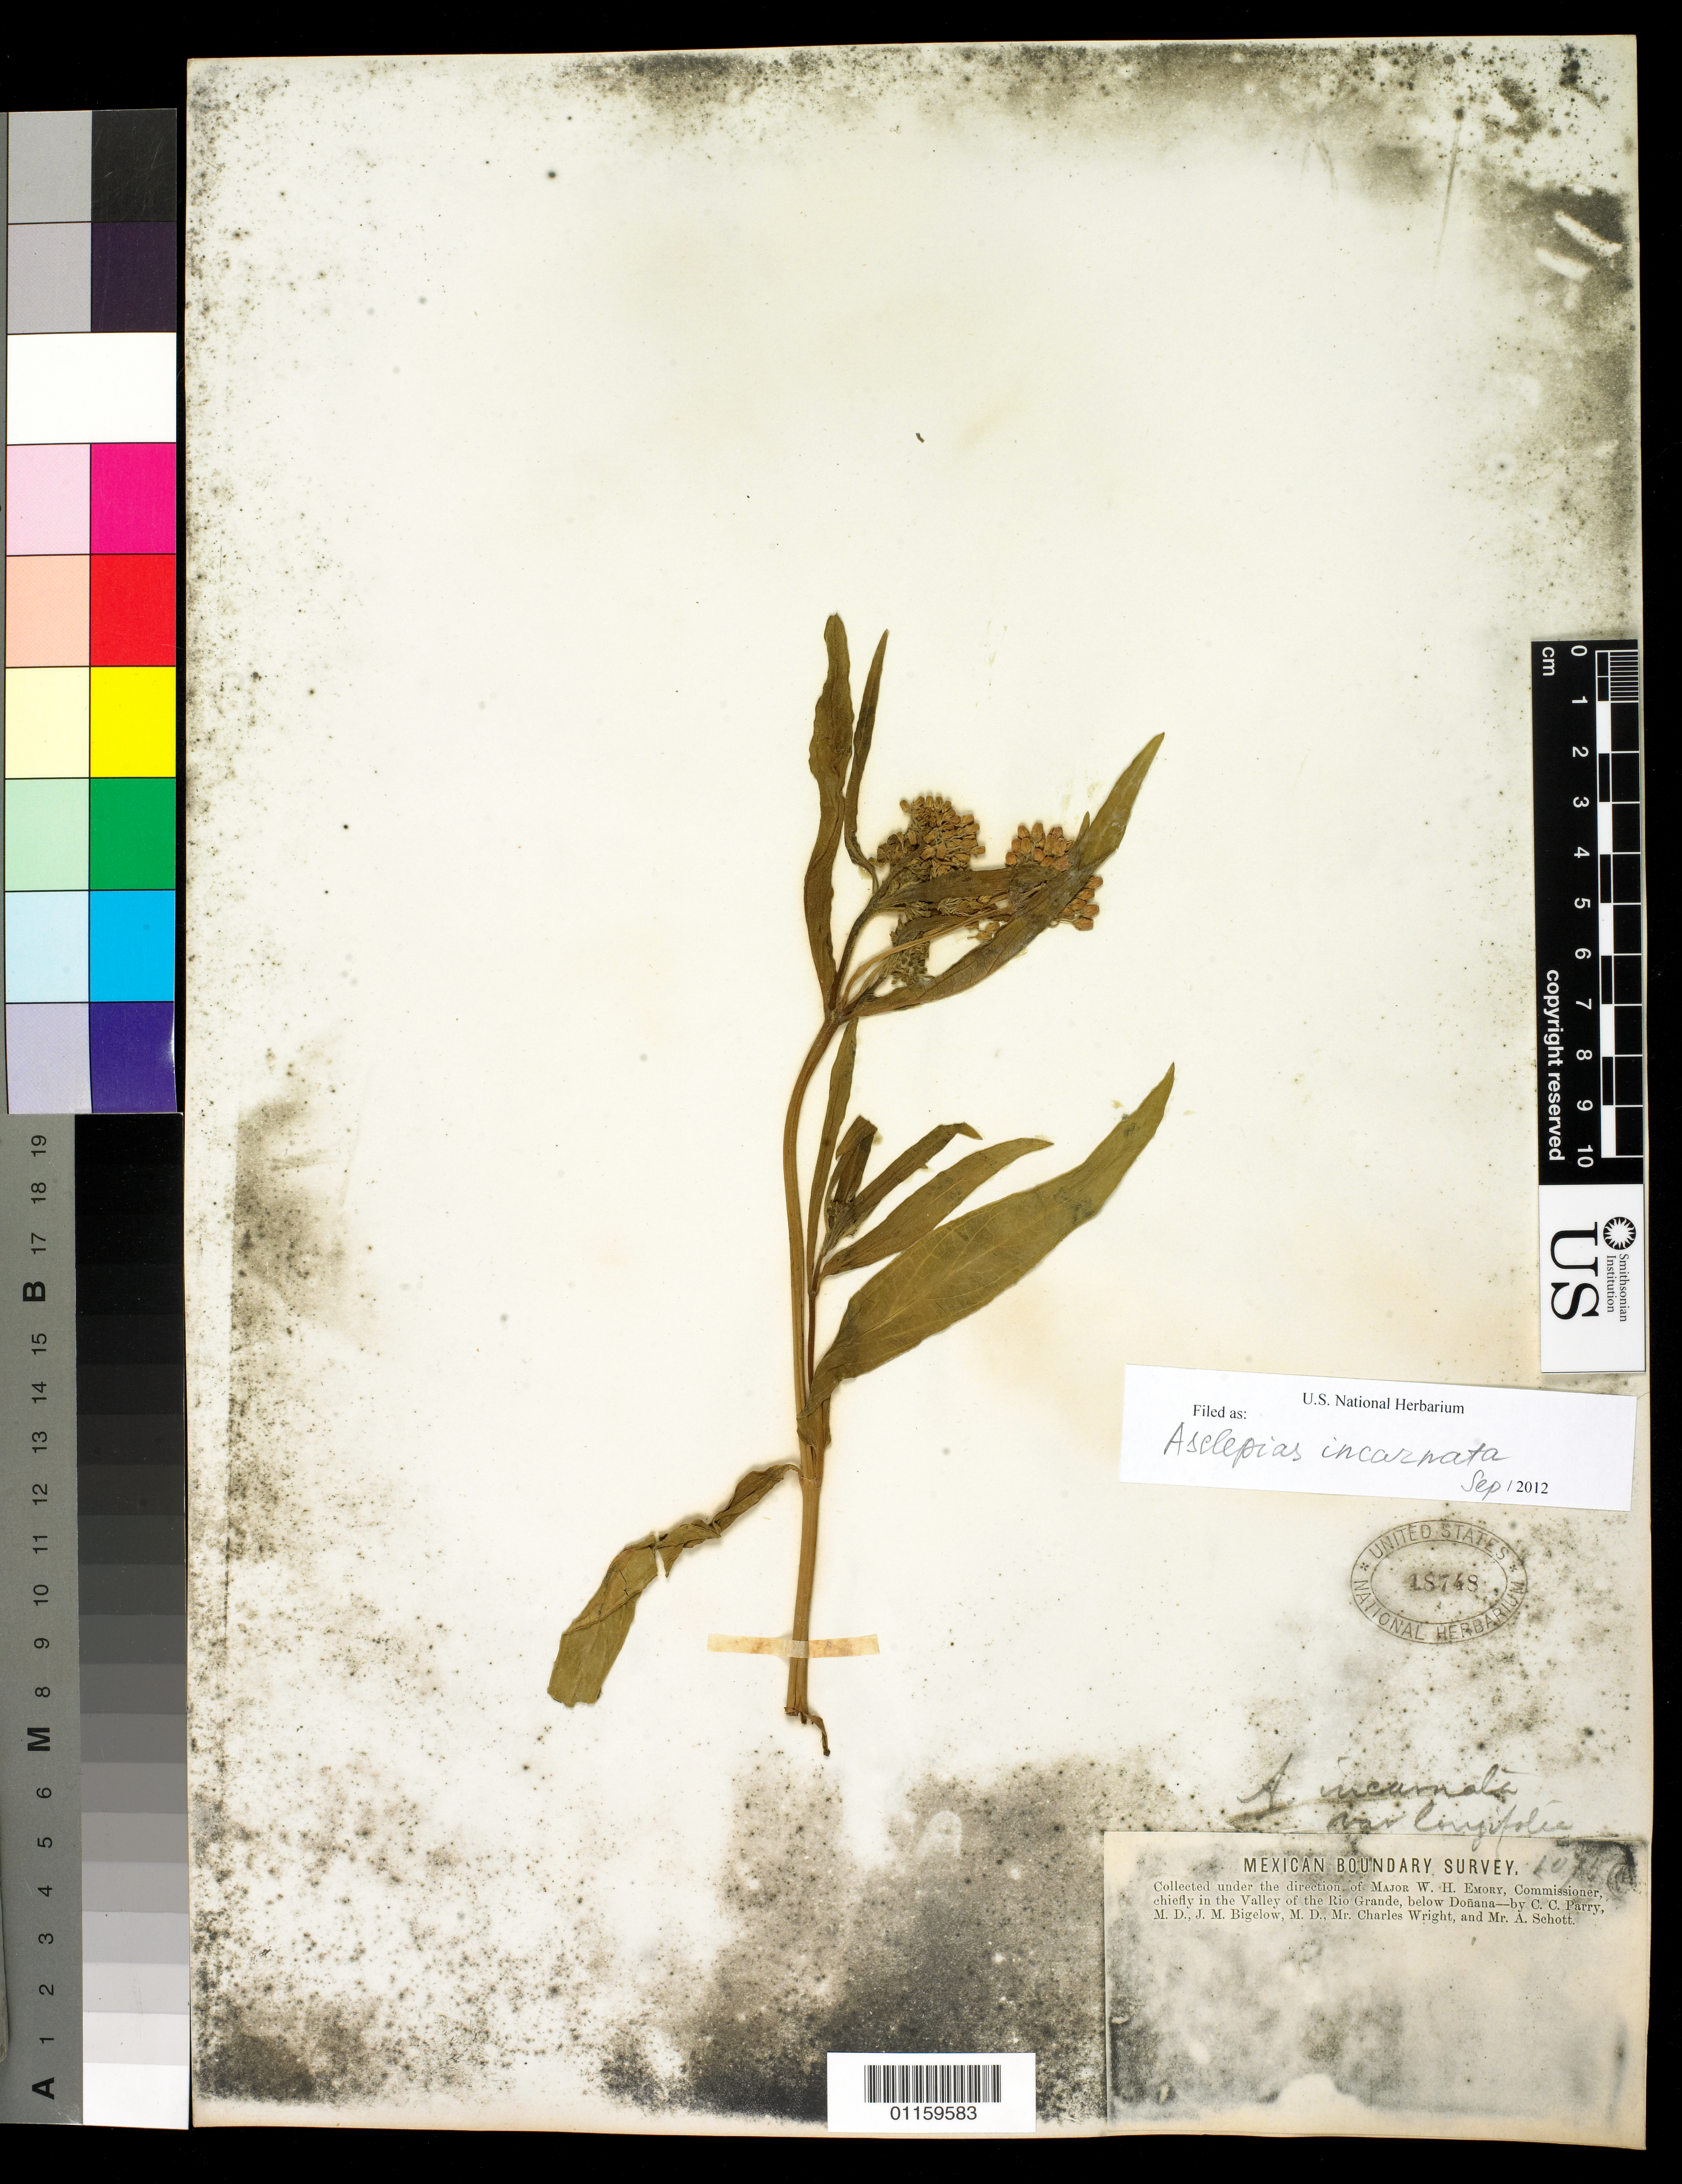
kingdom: Plantae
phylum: Tracheophyta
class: Magnoliopsida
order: Gentianales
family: Apocynaceae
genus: Asclepias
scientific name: Asclepias incarnata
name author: L.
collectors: C. C. Parry, C. Wright, J. M. Bigelow & A. Schott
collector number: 1075 a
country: United States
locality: in the Valley of the Rio Grande, below Donana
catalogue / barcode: US 18748